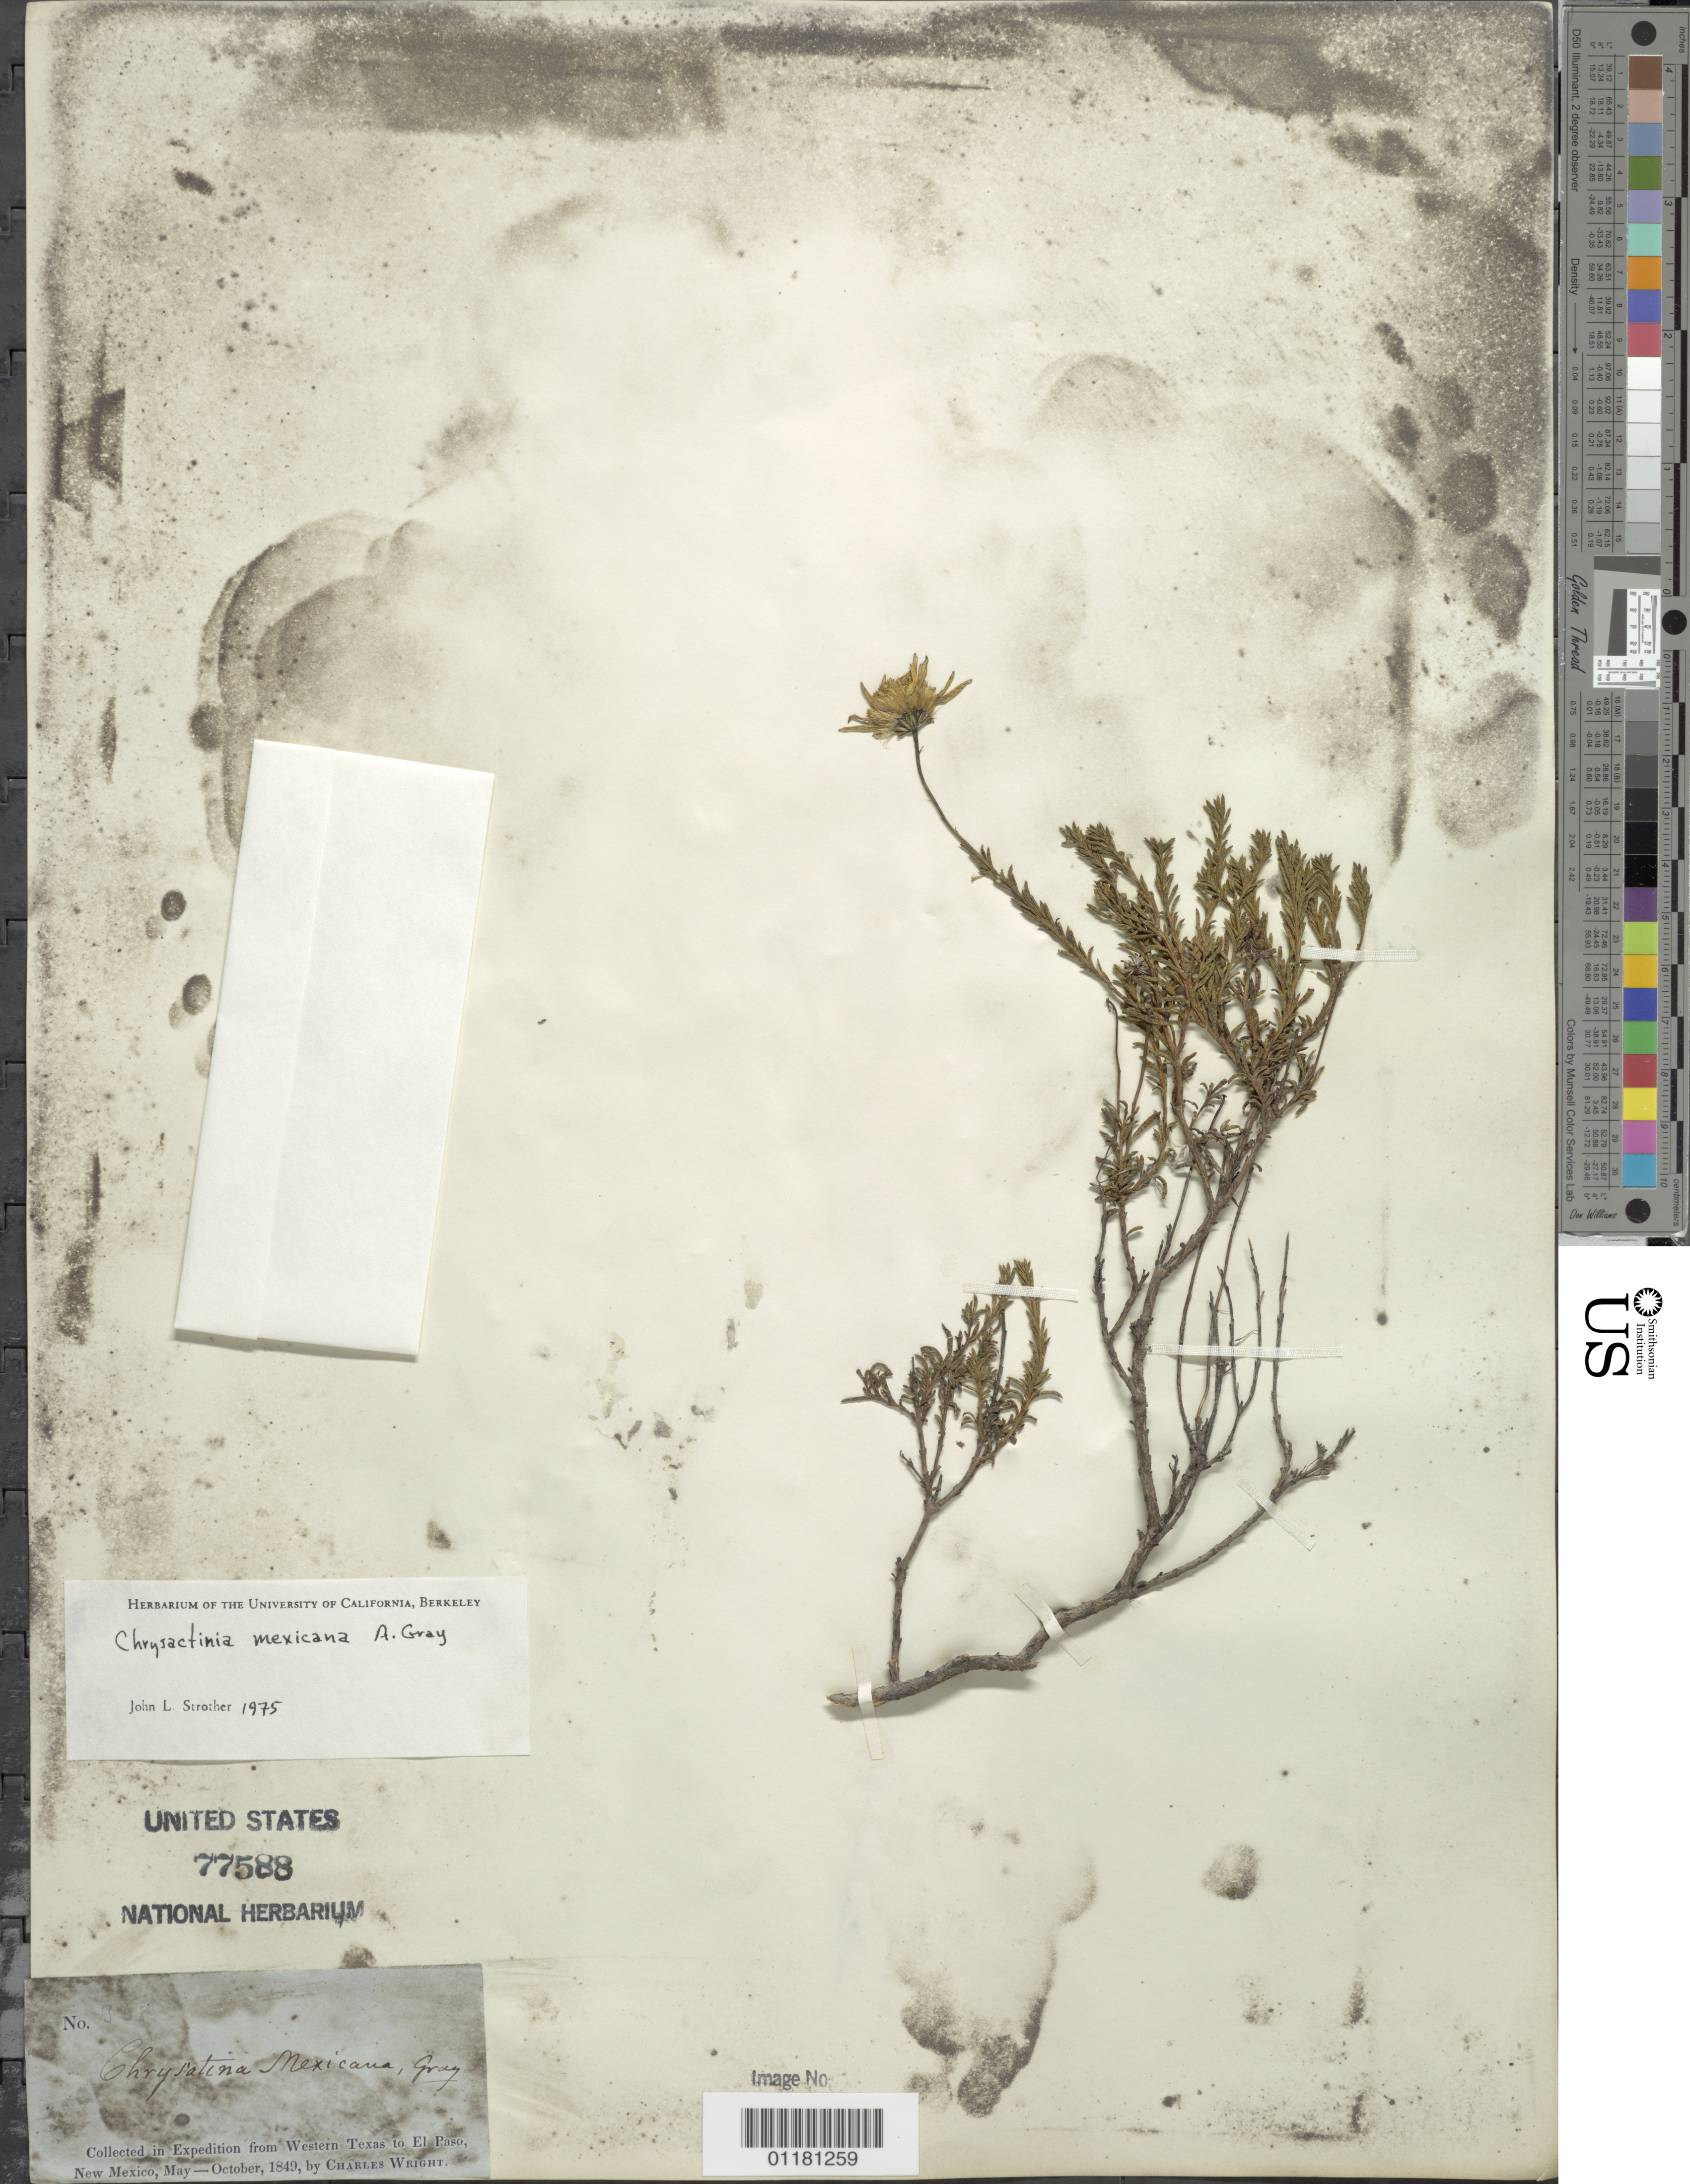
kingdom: Plantae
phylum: Tracheophyta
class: Magnoliopsida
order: Asterales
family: Asteraceae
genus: Chrysactinia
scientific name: Chrysactinia mexicana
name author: A. Gray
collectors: C. Wright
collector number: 368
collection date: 1849-05/1849-10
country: United States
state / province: New Mexico / Texas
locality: from Western Texas to El Paso, New Mexico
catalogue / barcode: US 77588